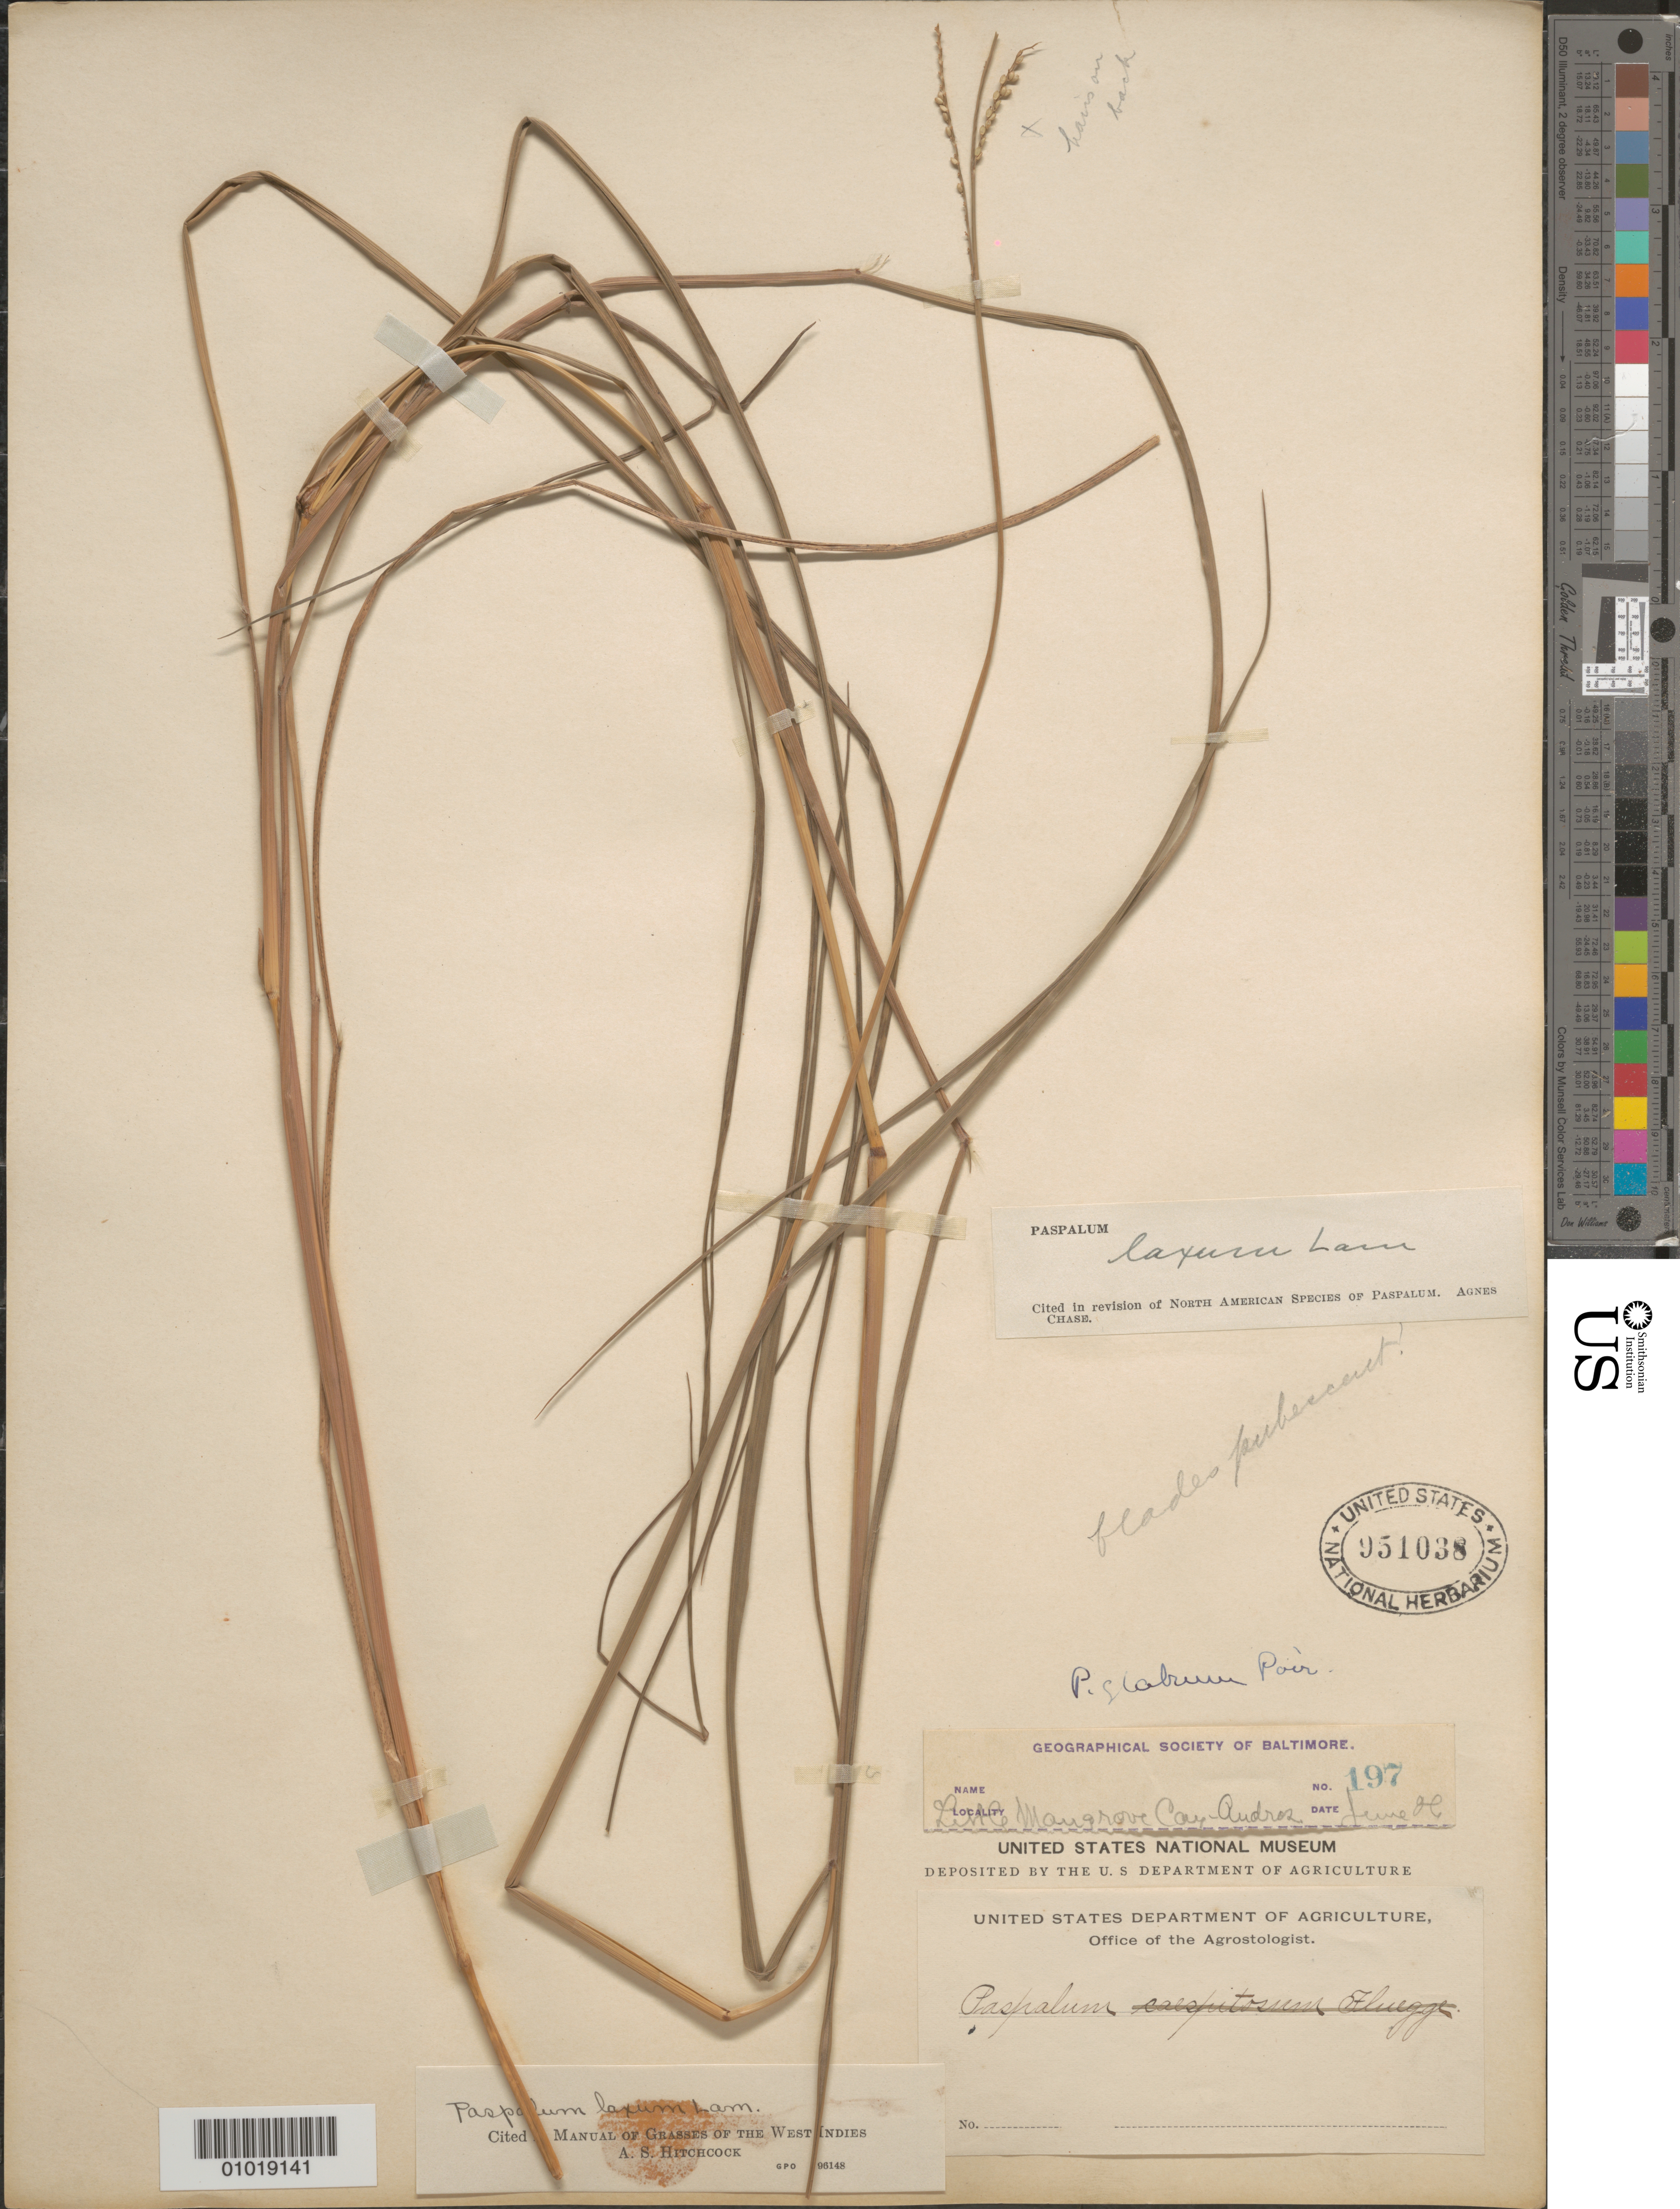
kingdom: Plantae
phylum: Tracheophyta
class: Liliopsida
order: Poales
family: Poaceae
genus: Paspalum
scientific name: Paspalum laxum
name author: Lam.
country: Bahamas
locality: Andros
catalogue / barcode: US 951038